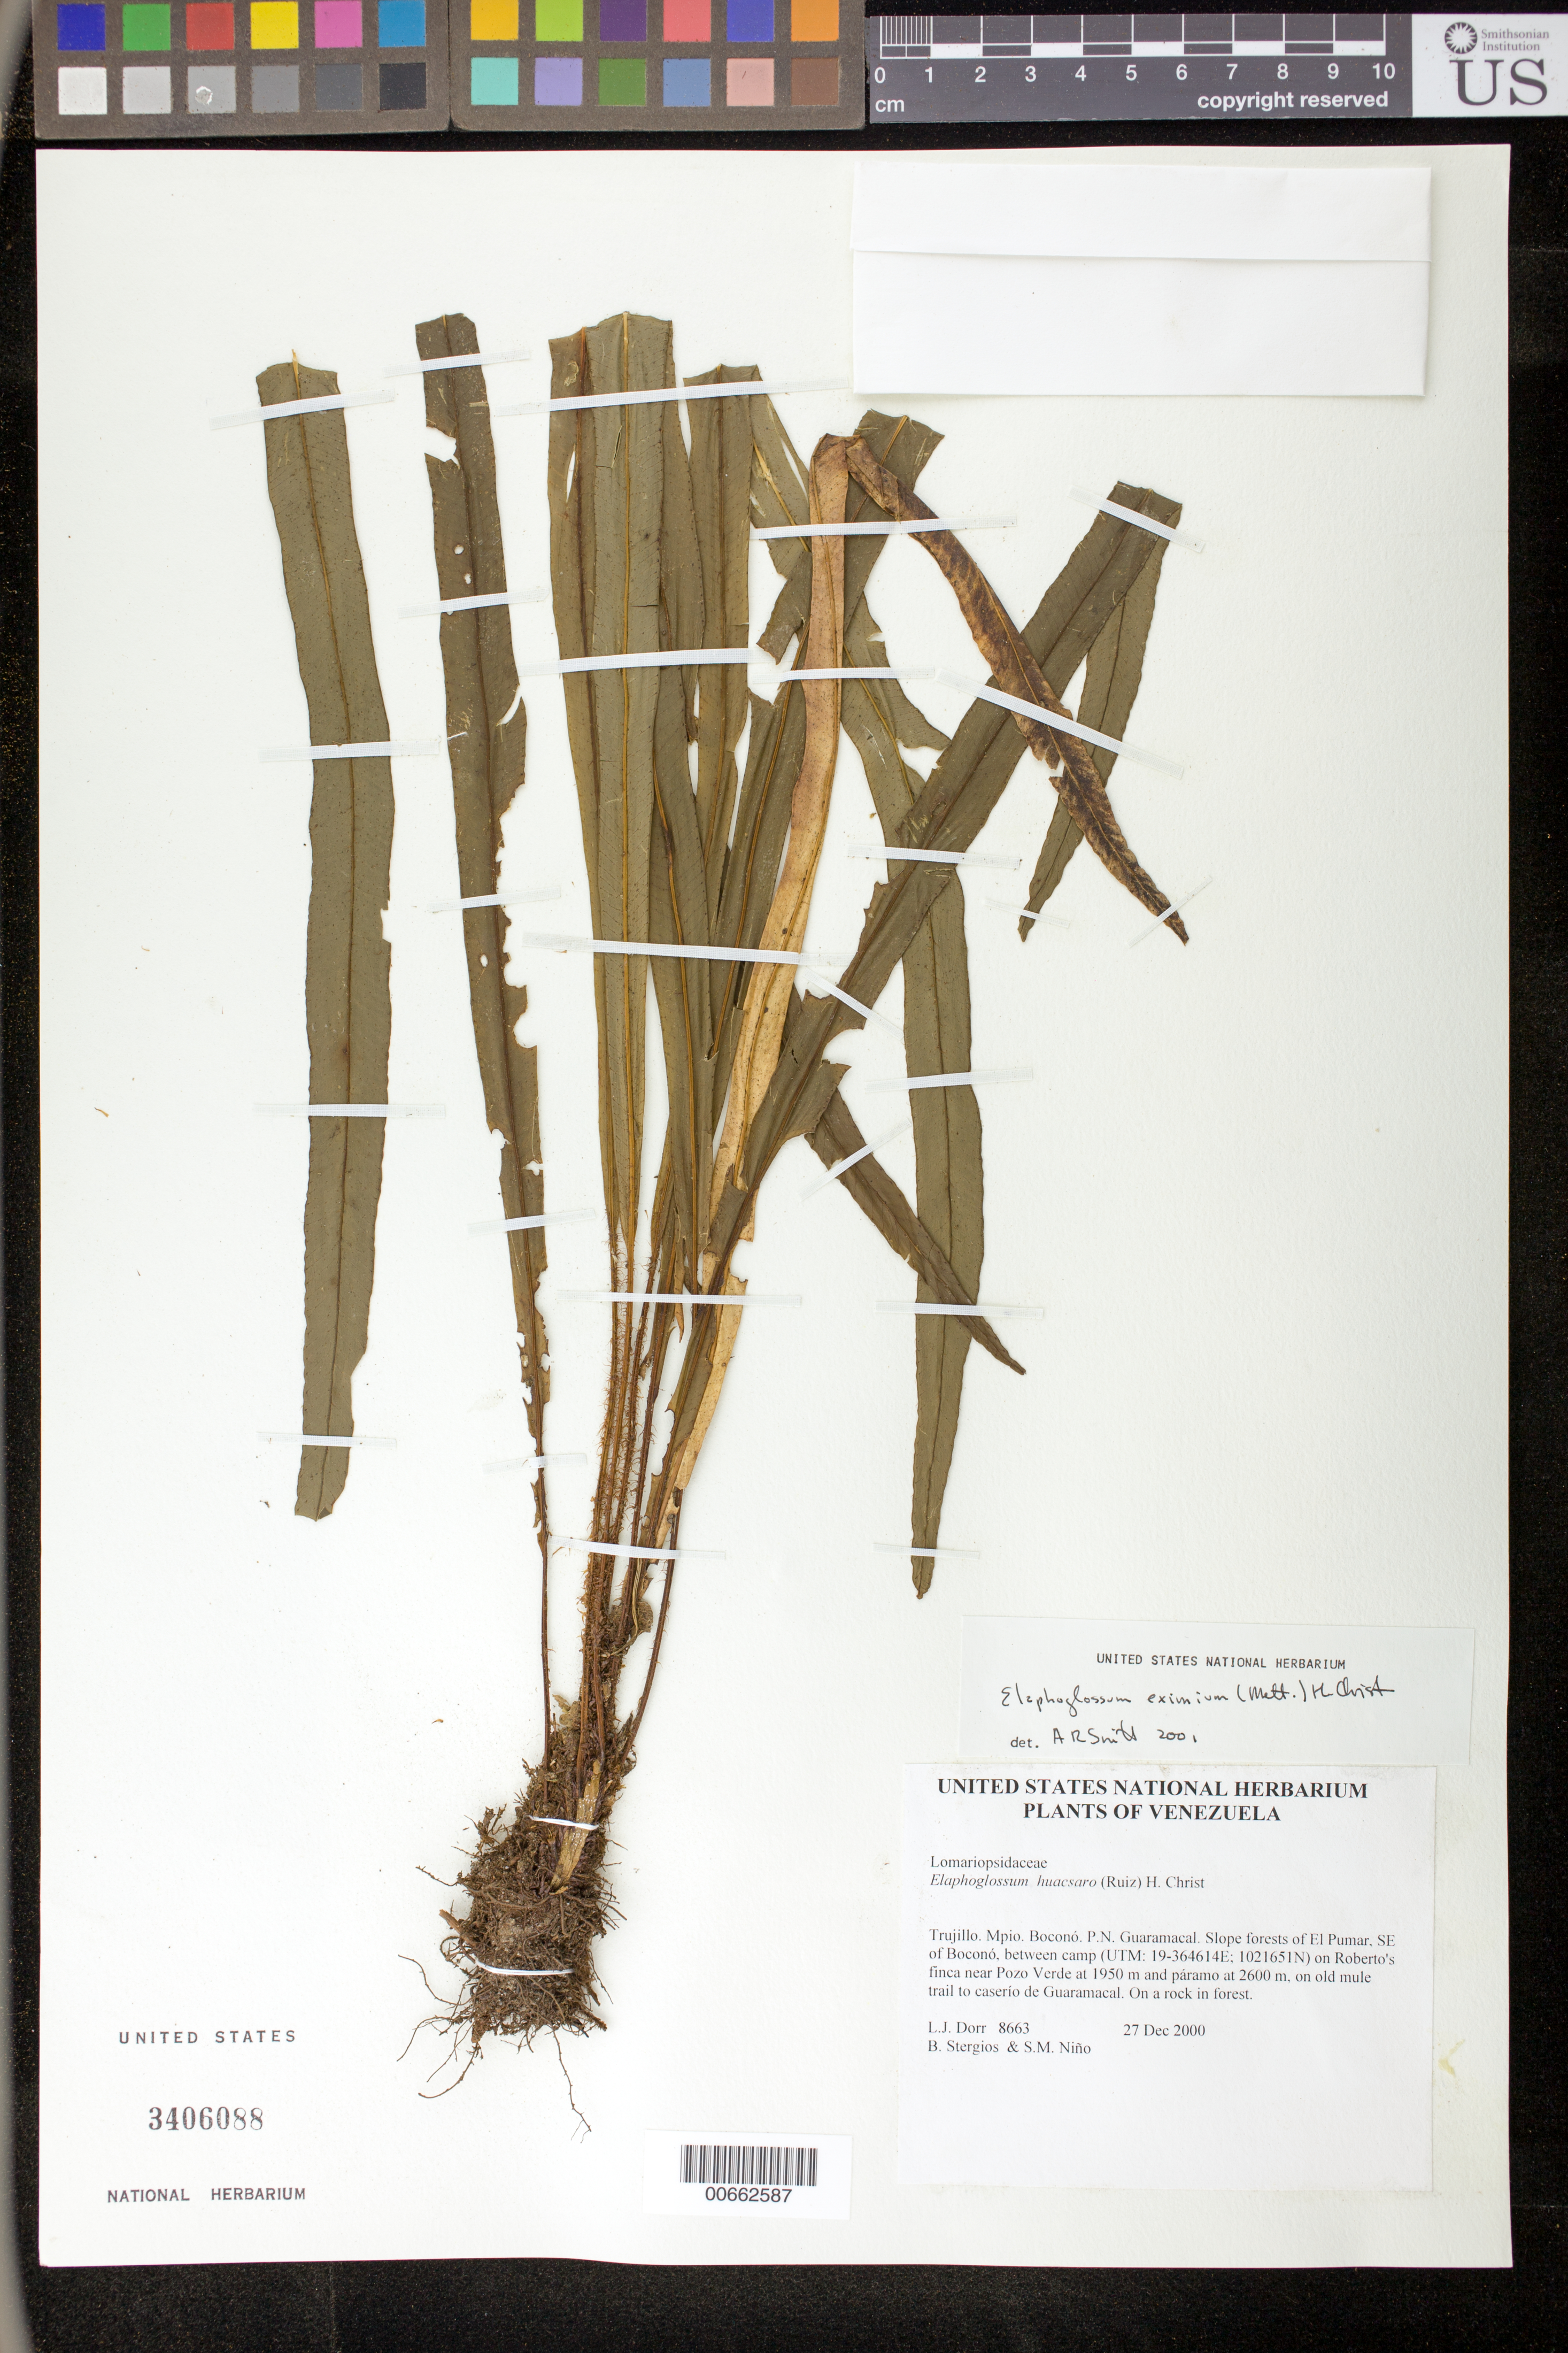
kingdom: Plantae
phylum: Tracheophyta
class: Polypodiopsida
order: Polypodiales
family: Dryopteridaceae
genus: Elaphoglossum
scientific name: Elaphoglossum eximium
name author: (Mett.) Christ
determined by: Smith, Alan R., (UC)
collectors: L. J. Dorr, B. G. Stergios & S. M. Niño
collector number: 8663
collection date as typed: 27 Dec 2000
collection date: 2000-12-27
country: Venezuela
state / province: Trujillo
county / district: Boconó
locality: Parque Nacional Guaramacal. El Pumar, SE of Boconó, between camp on Roberto's finca near Pozo Verde at 1950 m and páramo at 2600 m, on old mule trail to caserío de Guaramacal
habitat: On a rock in forest.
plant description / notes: NY, PORT, UC, US, VEN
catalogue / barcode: US 3406088